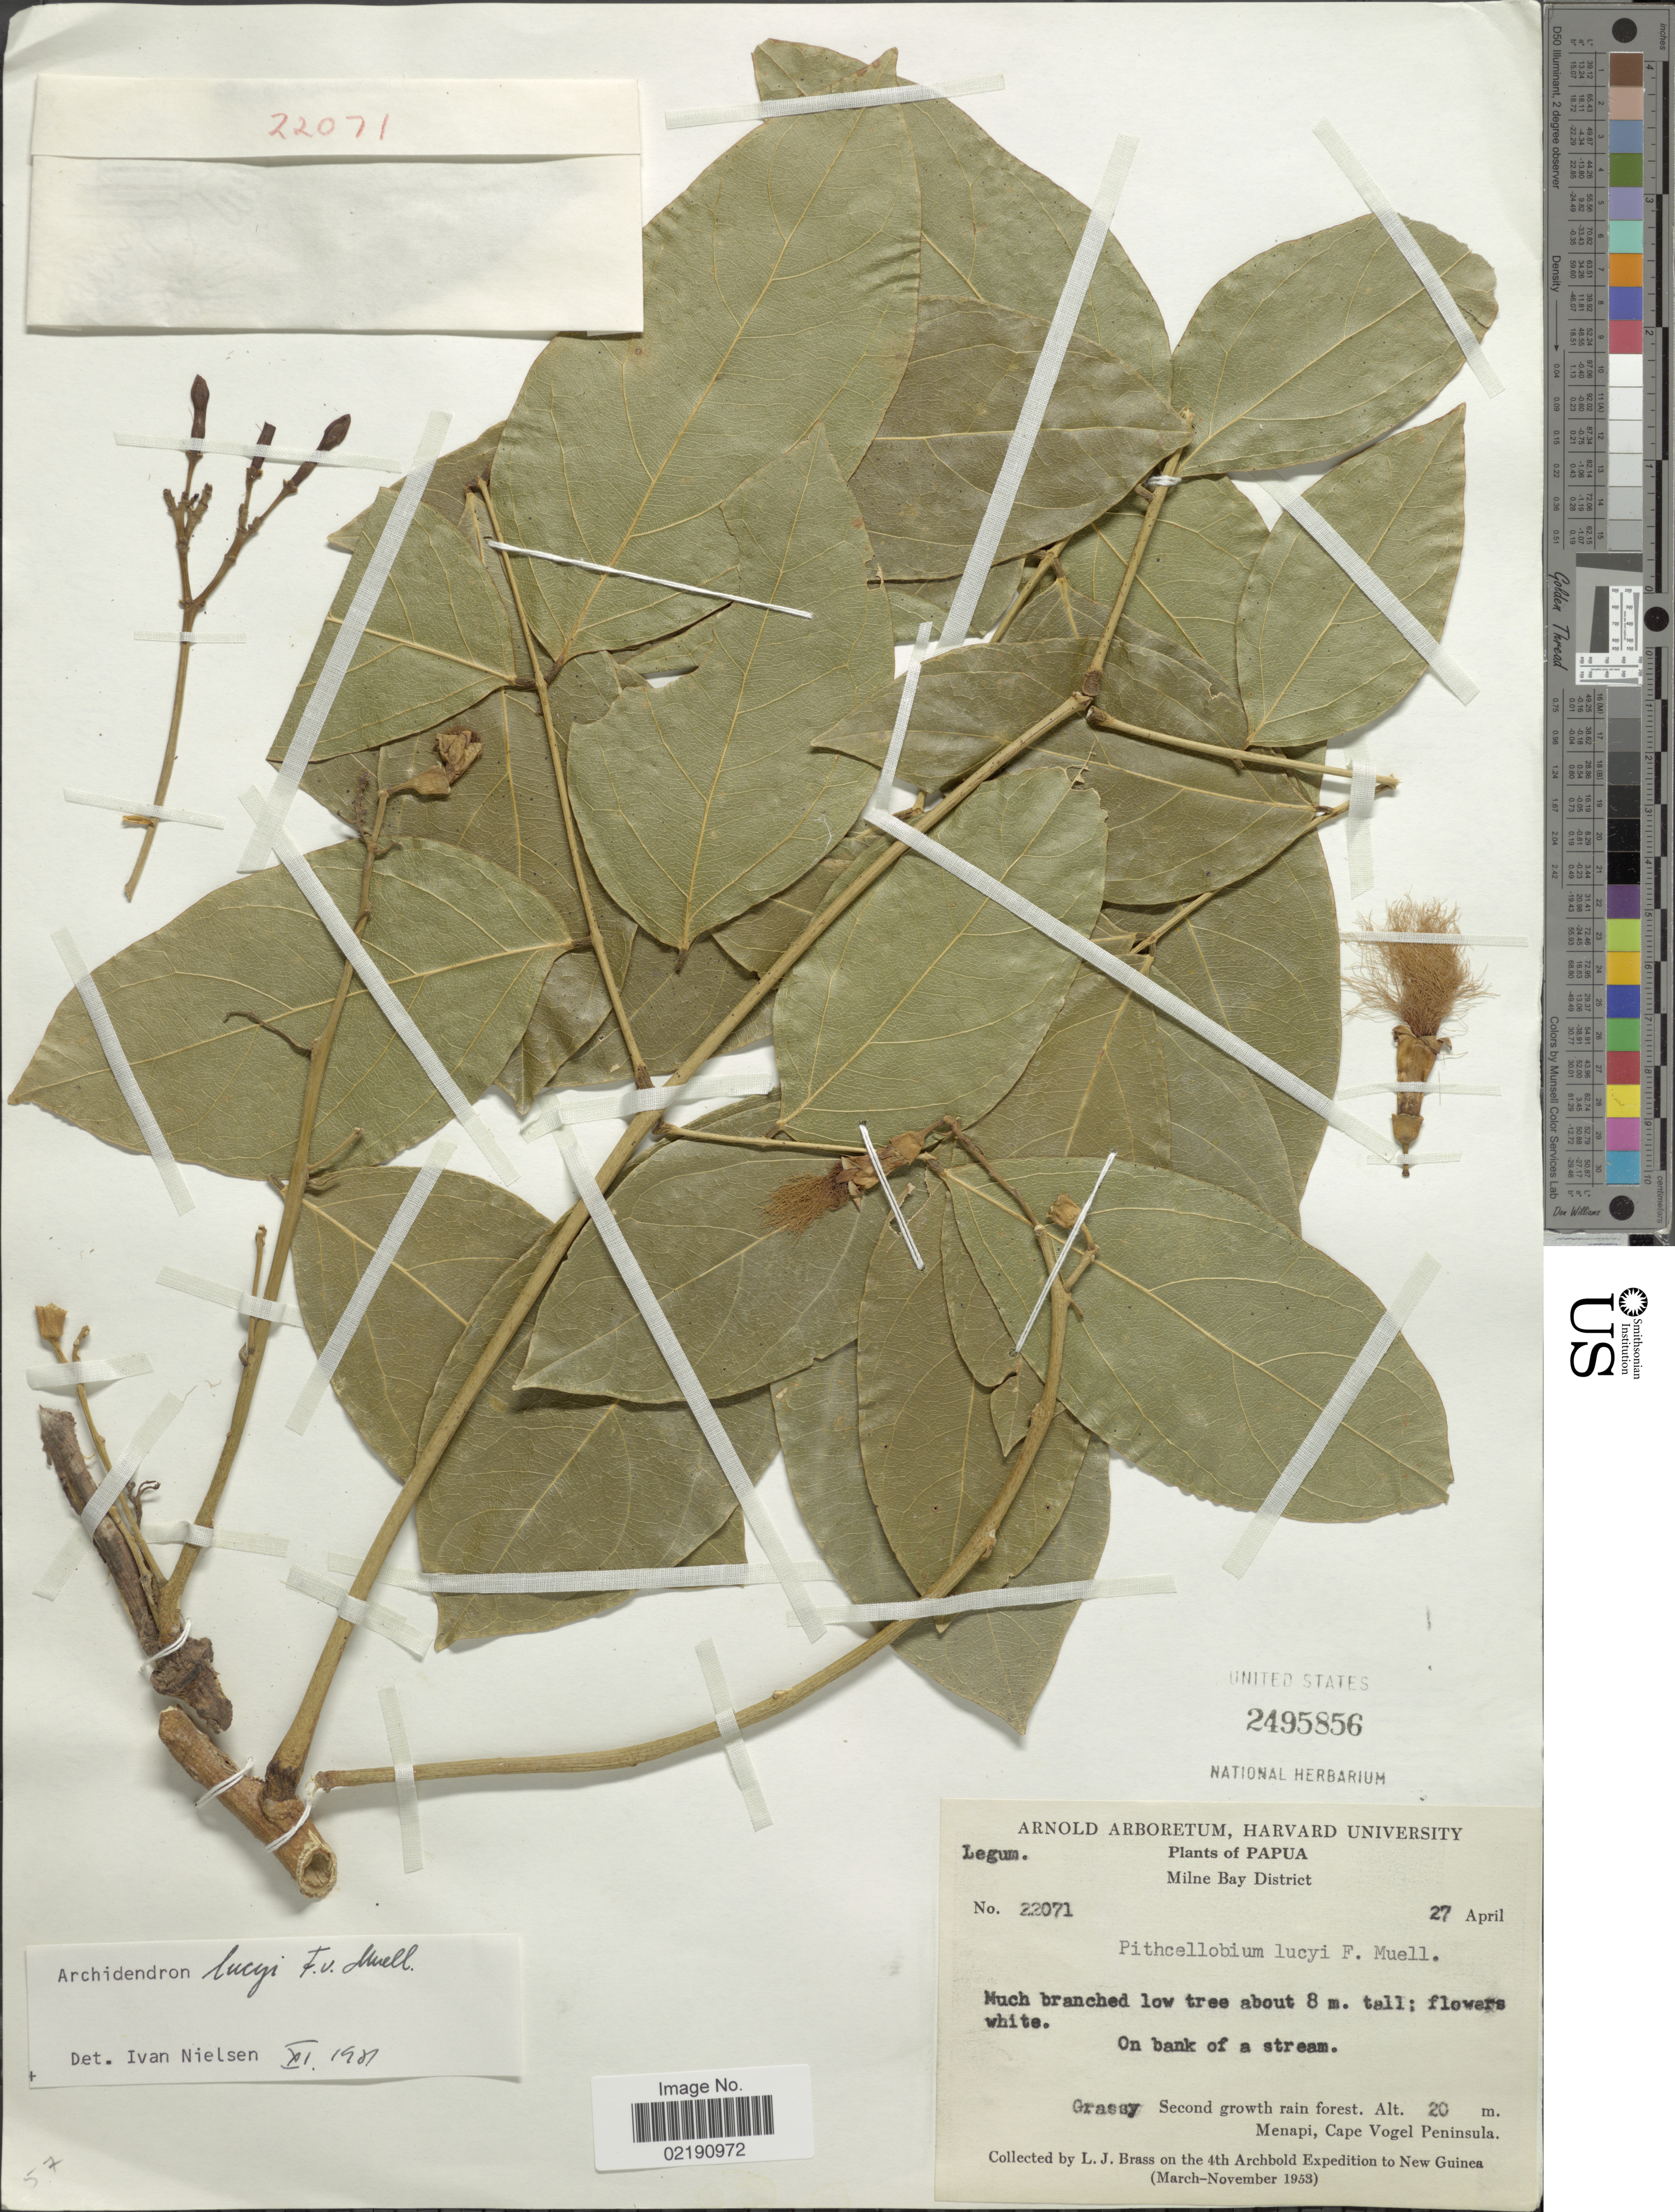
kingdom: Plantae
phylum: Tracheophyta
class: Magnoliopsida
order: Fabales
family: Fabaceae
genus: Archidendron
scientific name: Archidendron lucyi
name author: F. Muell.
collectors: L. J. Brass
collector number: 22071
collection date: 1953-04-27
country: Papua New Guinea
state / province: Milne Bay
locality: Milne Bay District, on bank of a stream, grassy second growth rain forest, Menapi. Cape Vogel Peninsula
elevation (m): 20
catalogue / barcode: US 2495856